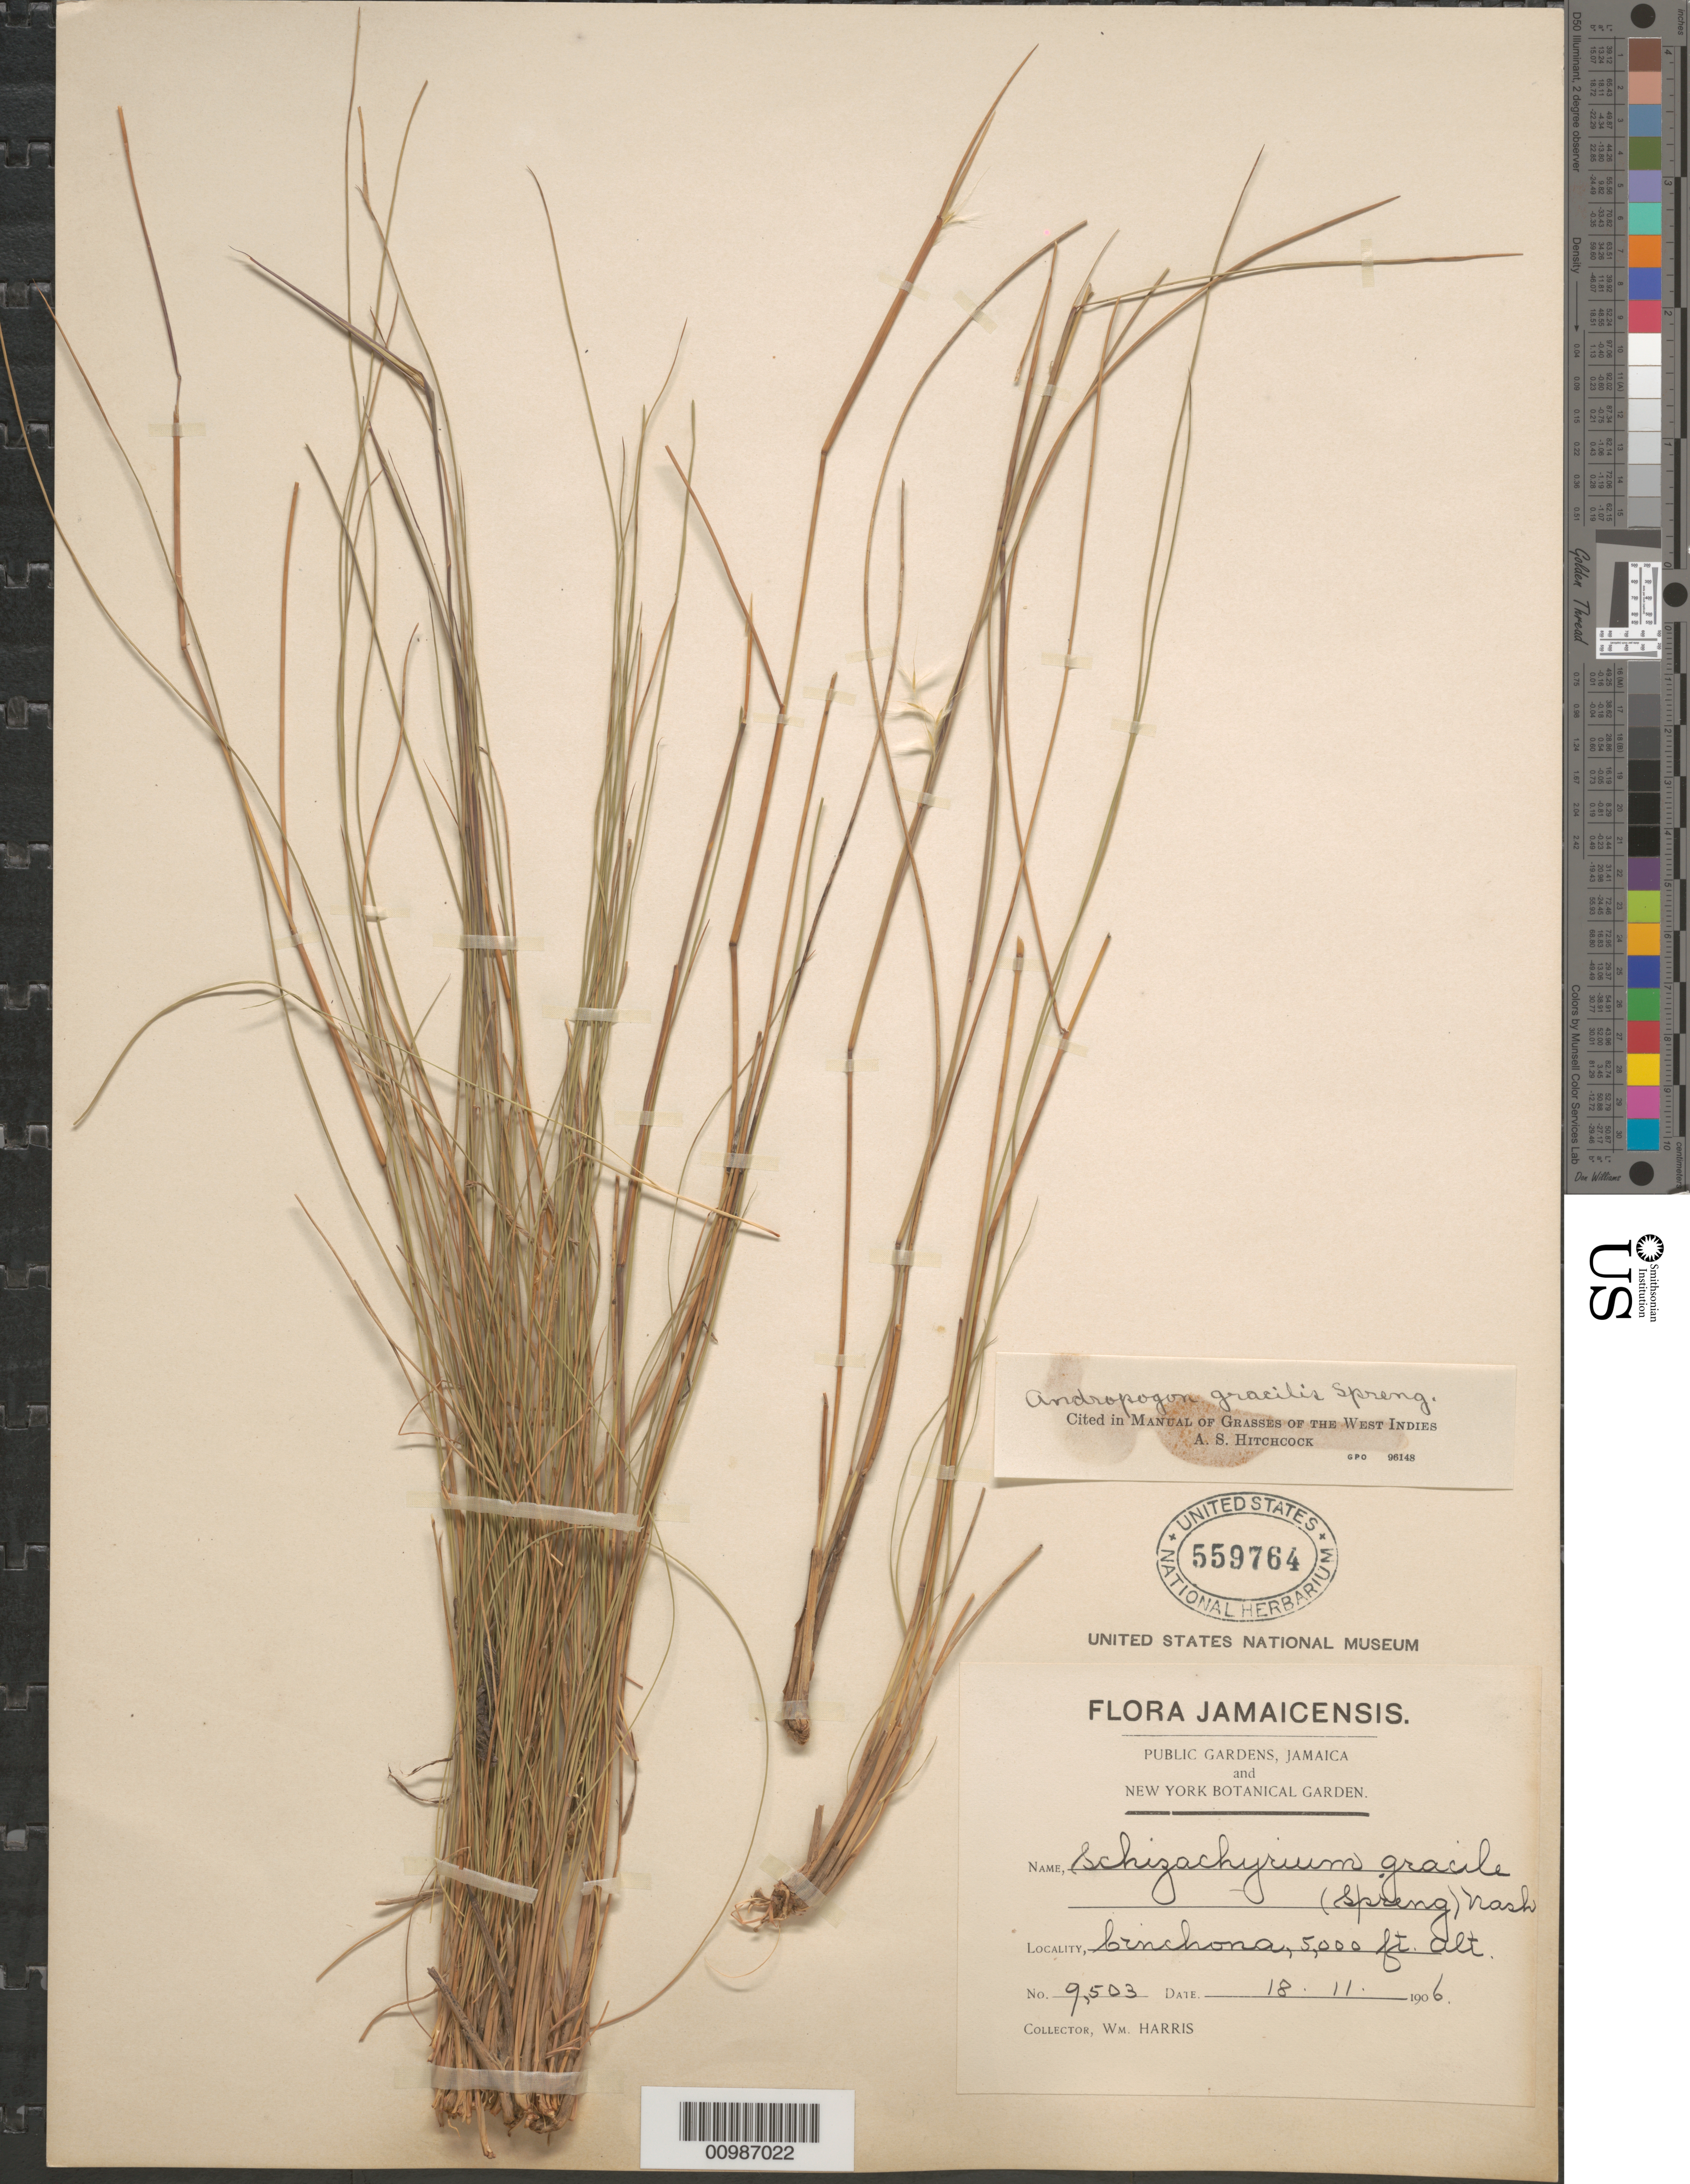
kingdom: Plantae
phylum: Tracheophyta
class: Liliopsida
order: Poales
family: Poaceae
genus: Andropogon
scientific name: Andropogon gracilis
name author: Spreng.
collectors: W. H. Harris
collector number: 9503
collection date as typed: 18 Nov 1906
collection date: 1906-11-18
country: Jamaica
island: Jamaica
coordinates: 0 N, 0 E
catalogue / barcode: US 559764